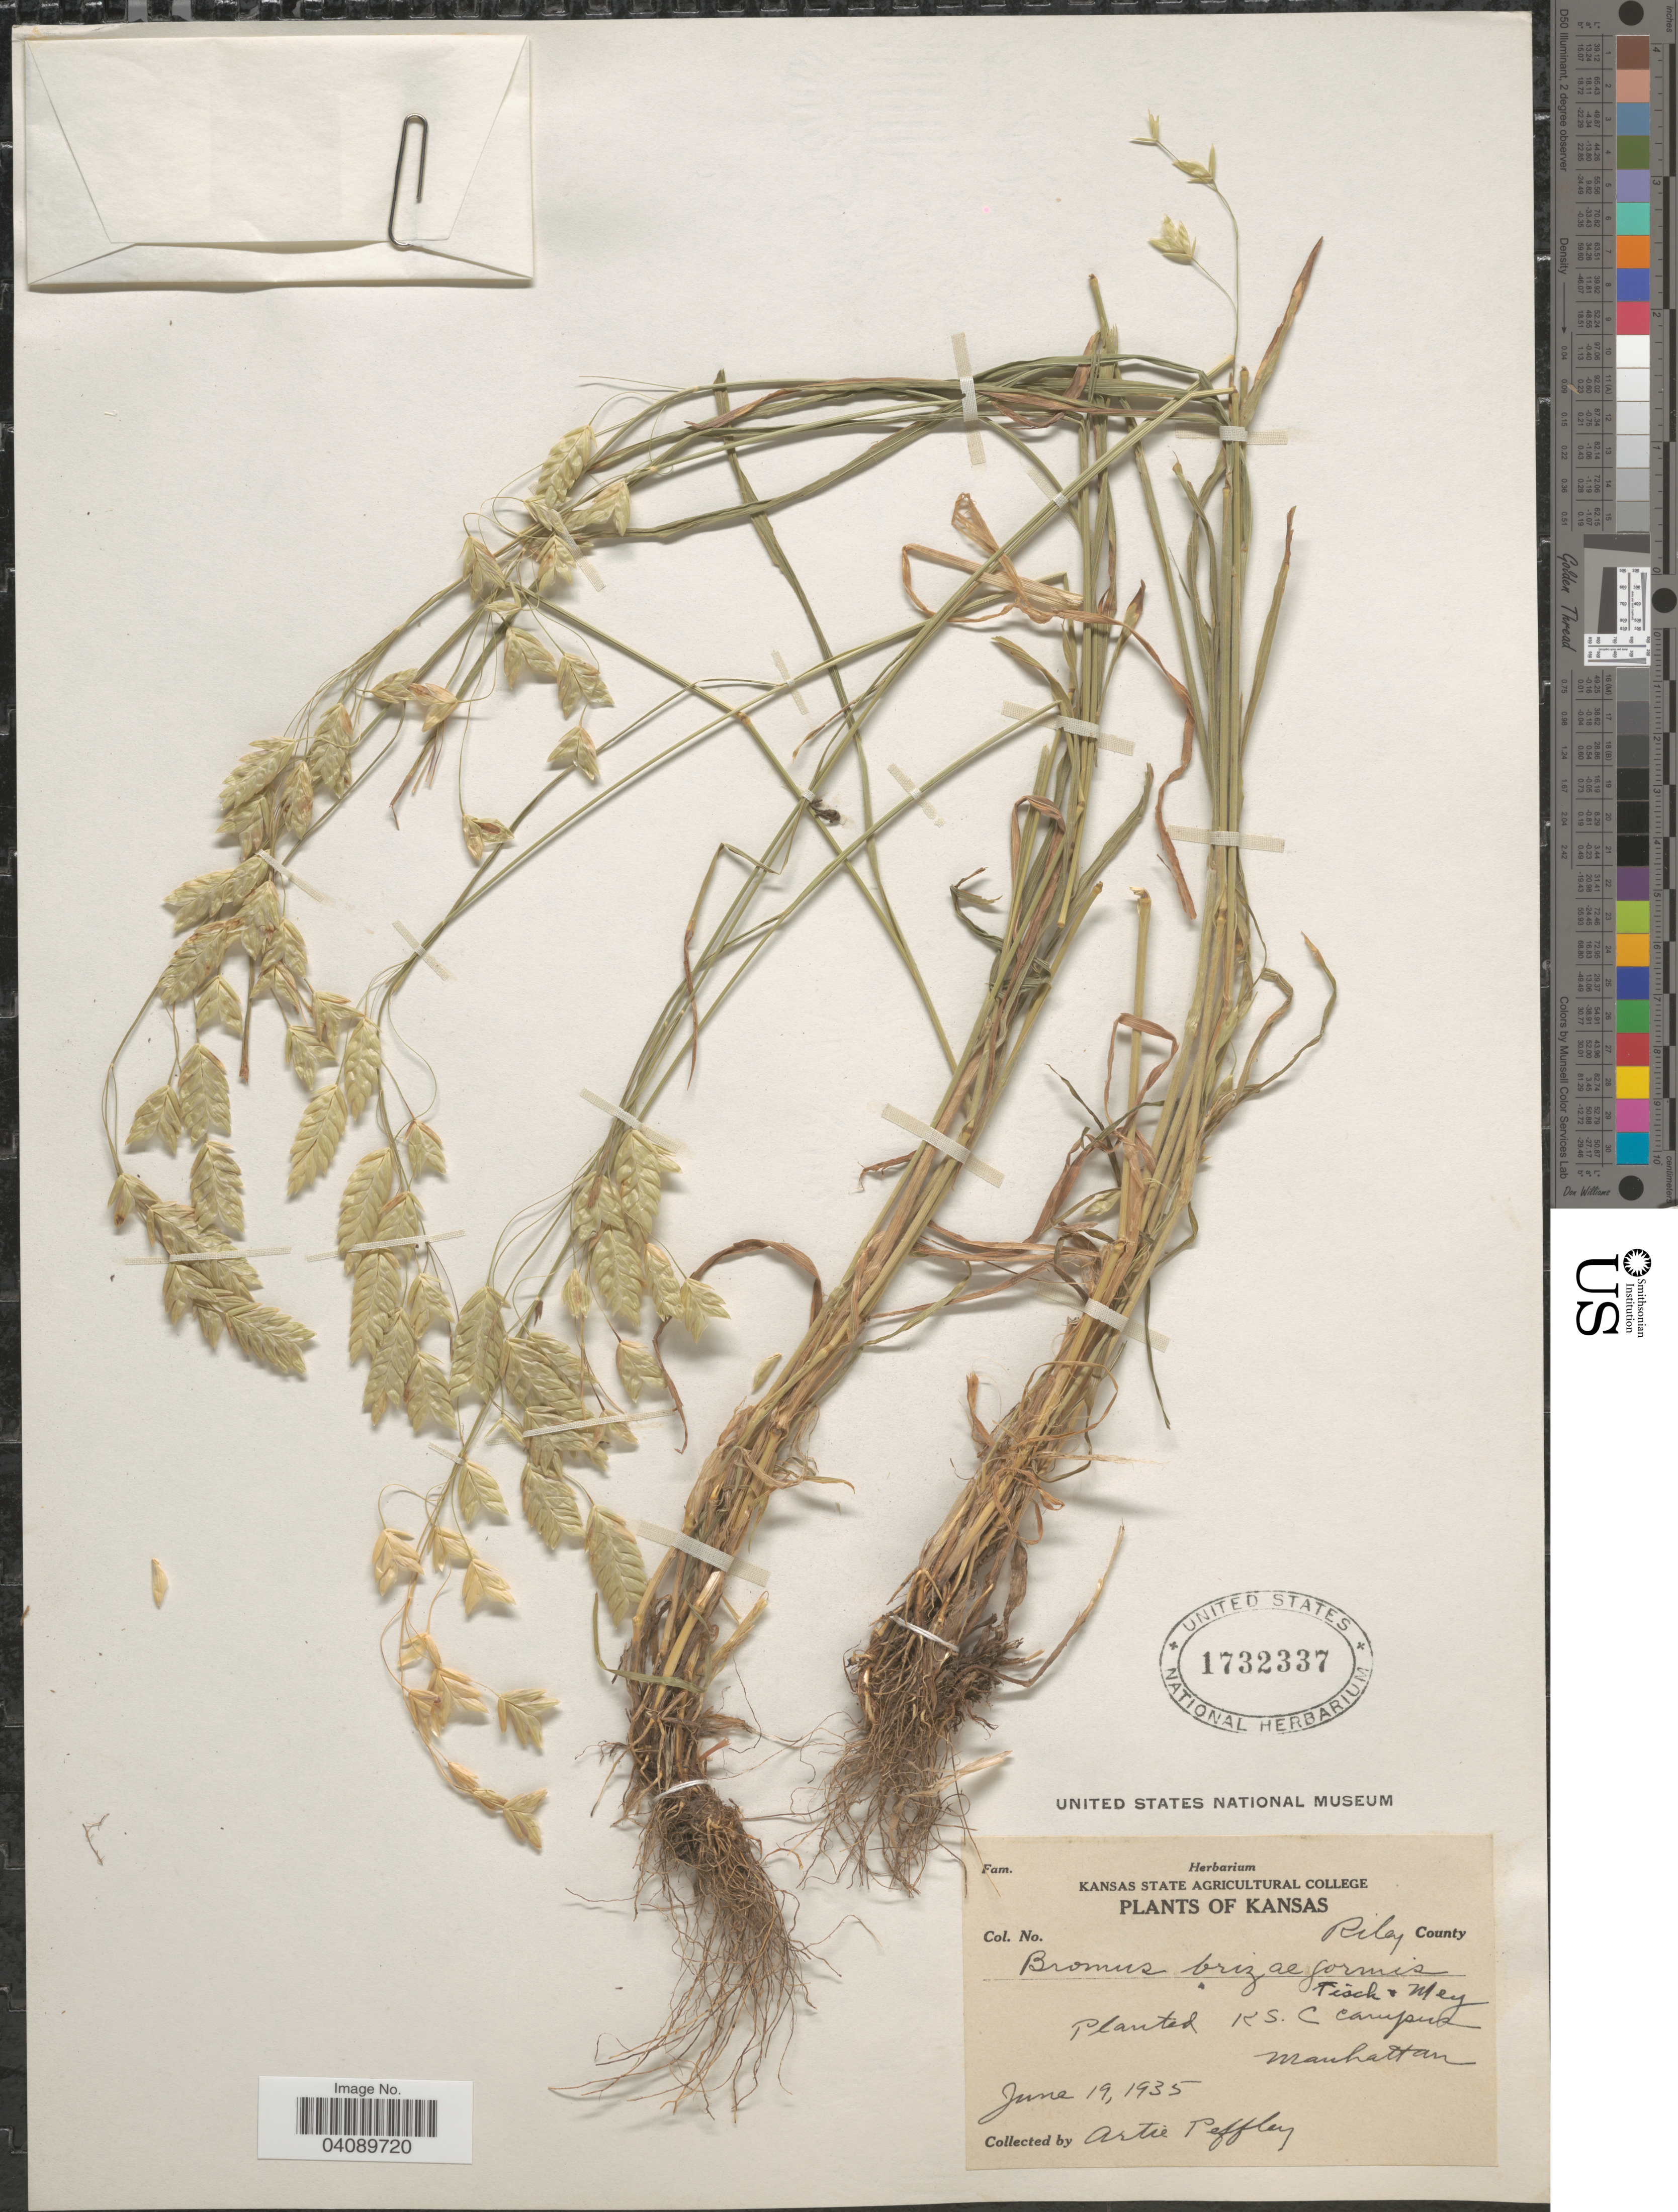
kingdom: Plantae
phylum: Tracheophyta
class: Liliopsida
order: Poales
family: Poaceae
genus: Bromus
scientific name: Bromus briziformis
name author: Fisch. & C.A. Mey.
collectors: A. Peffley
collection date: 1935-06-19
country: United States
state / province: Kansas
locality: Riley County. KS.C. campus. Manhattan.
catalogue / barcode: US 1732337